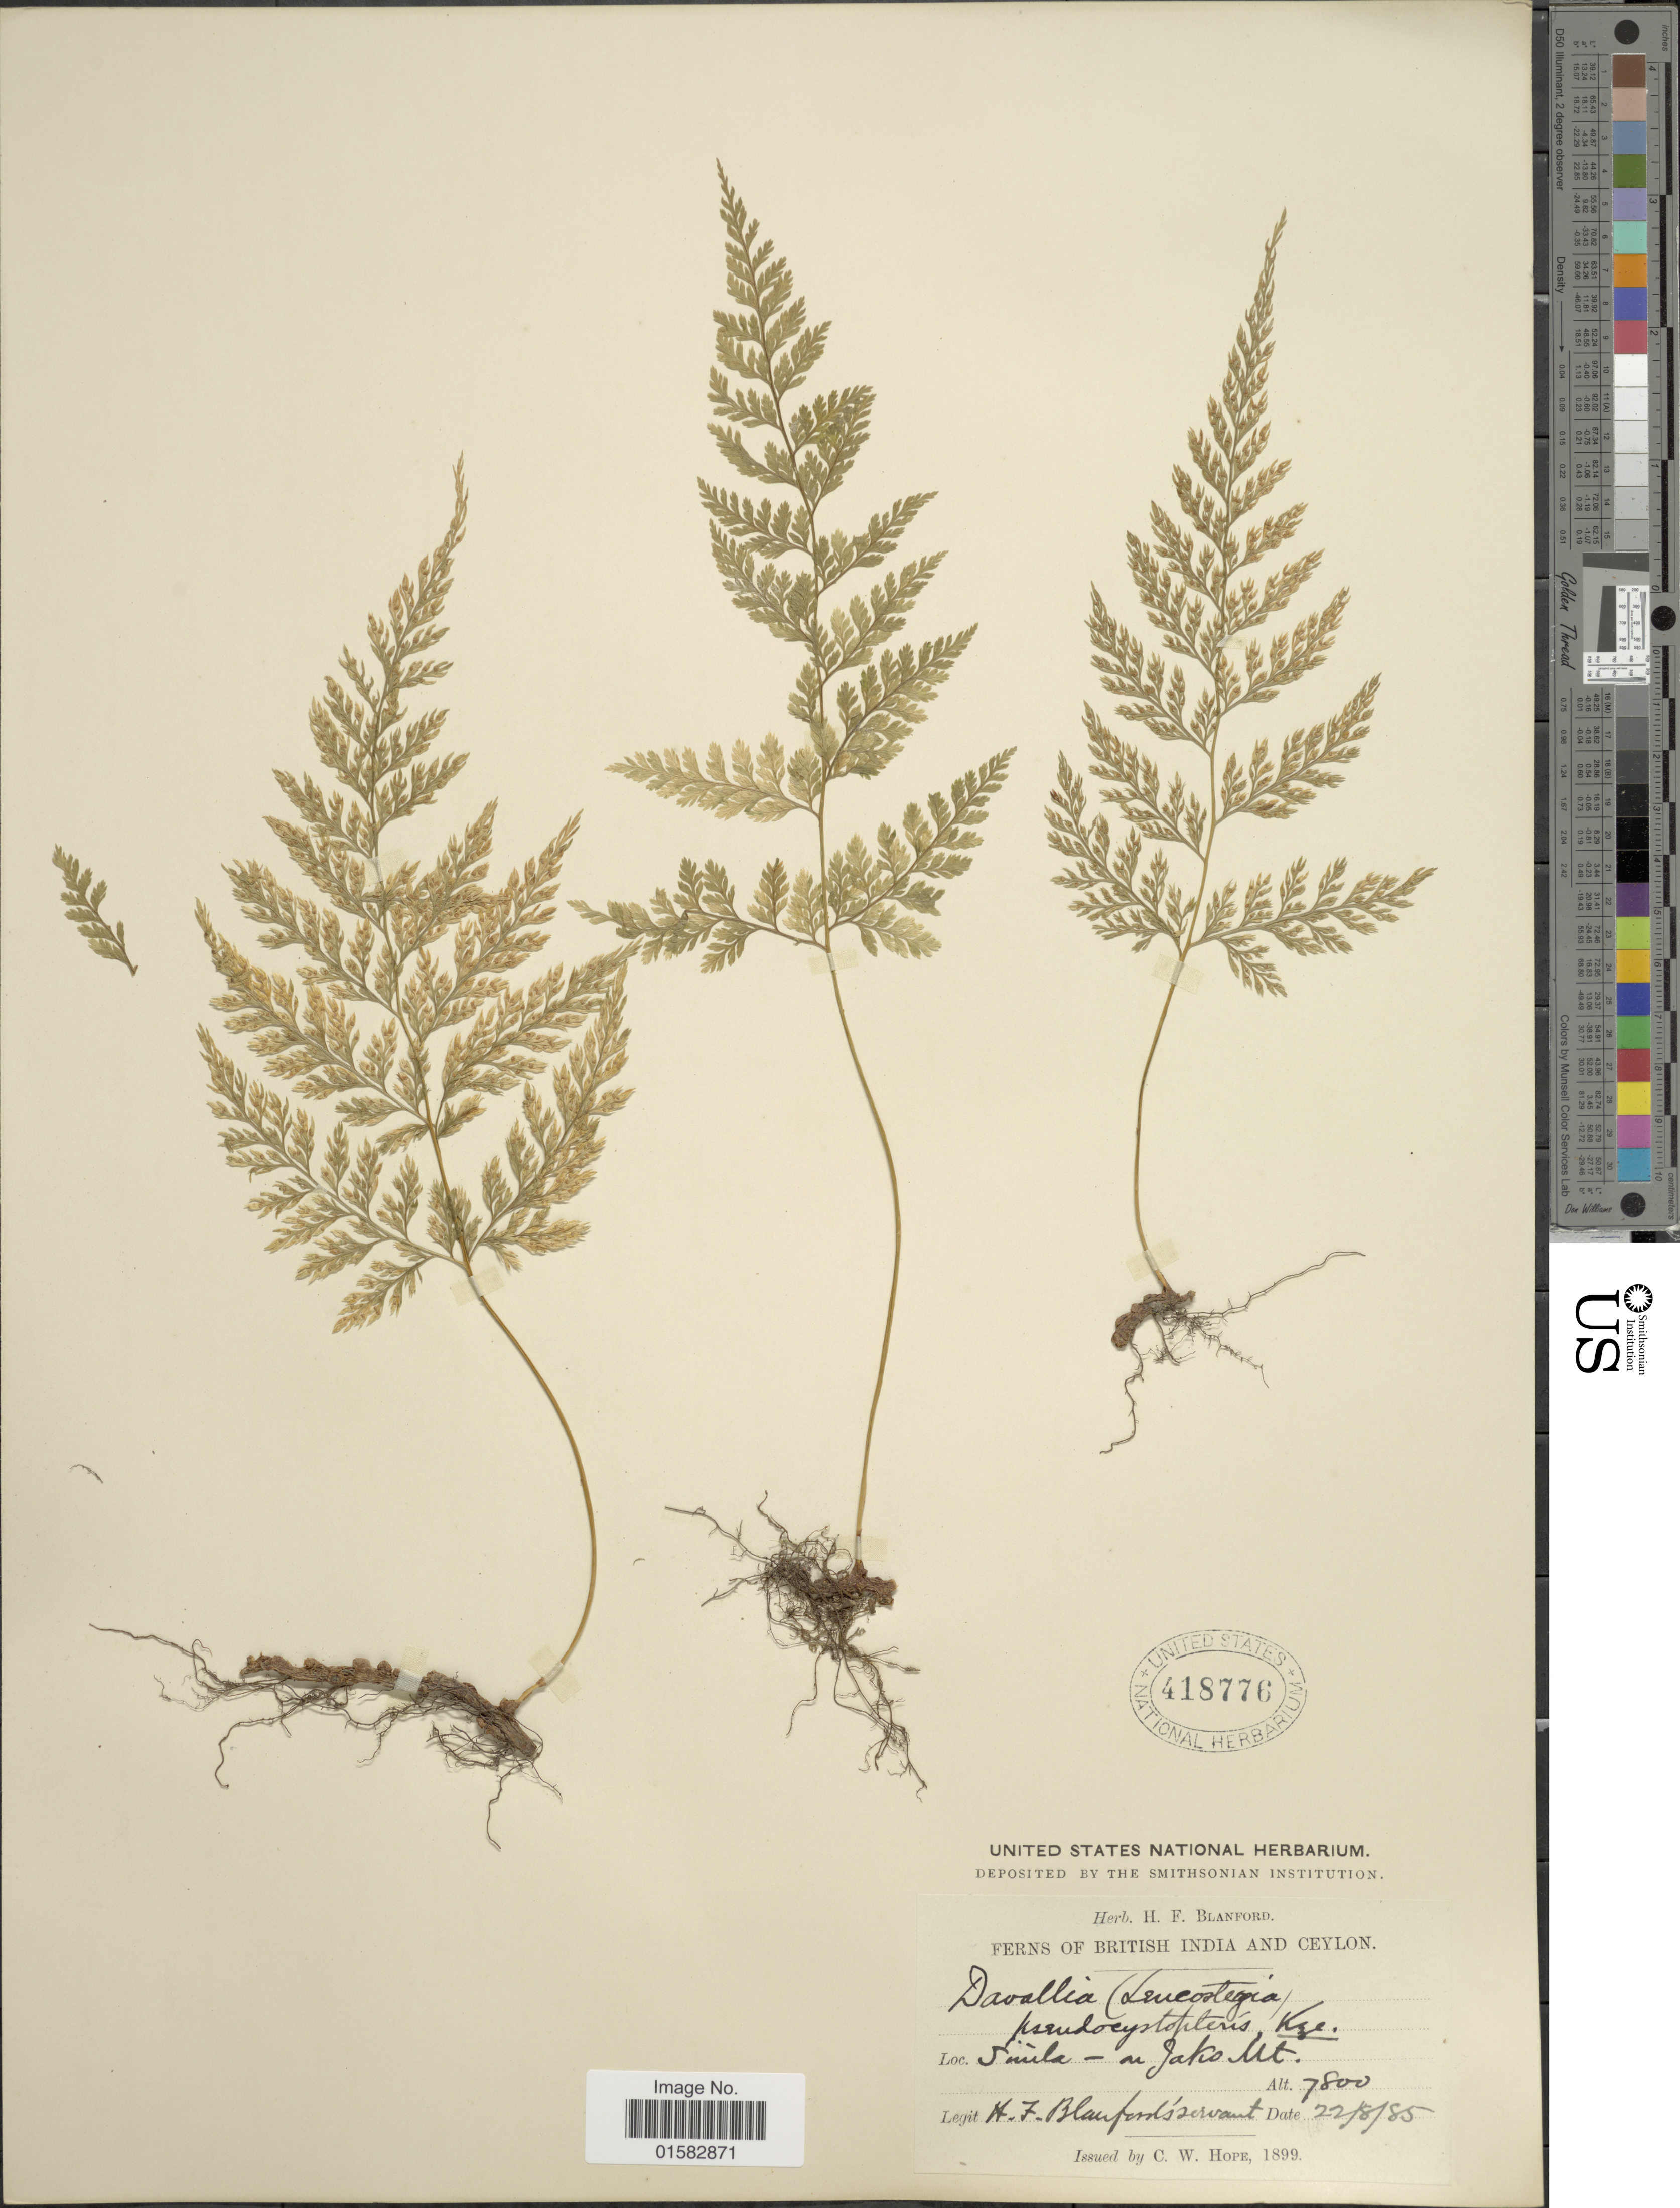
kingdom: Plantae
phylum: Tracheophyta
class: Polypodiopsida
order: Polypodiales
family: Davalliaceae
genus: Davallia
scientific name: Davallia pulchra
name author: D. Don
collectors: H. Blanford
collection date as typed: Transcribed d/m/y: 22/8/85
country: India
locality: British India and Ceylon, Snila- au Jakolit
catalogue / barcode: US 418776